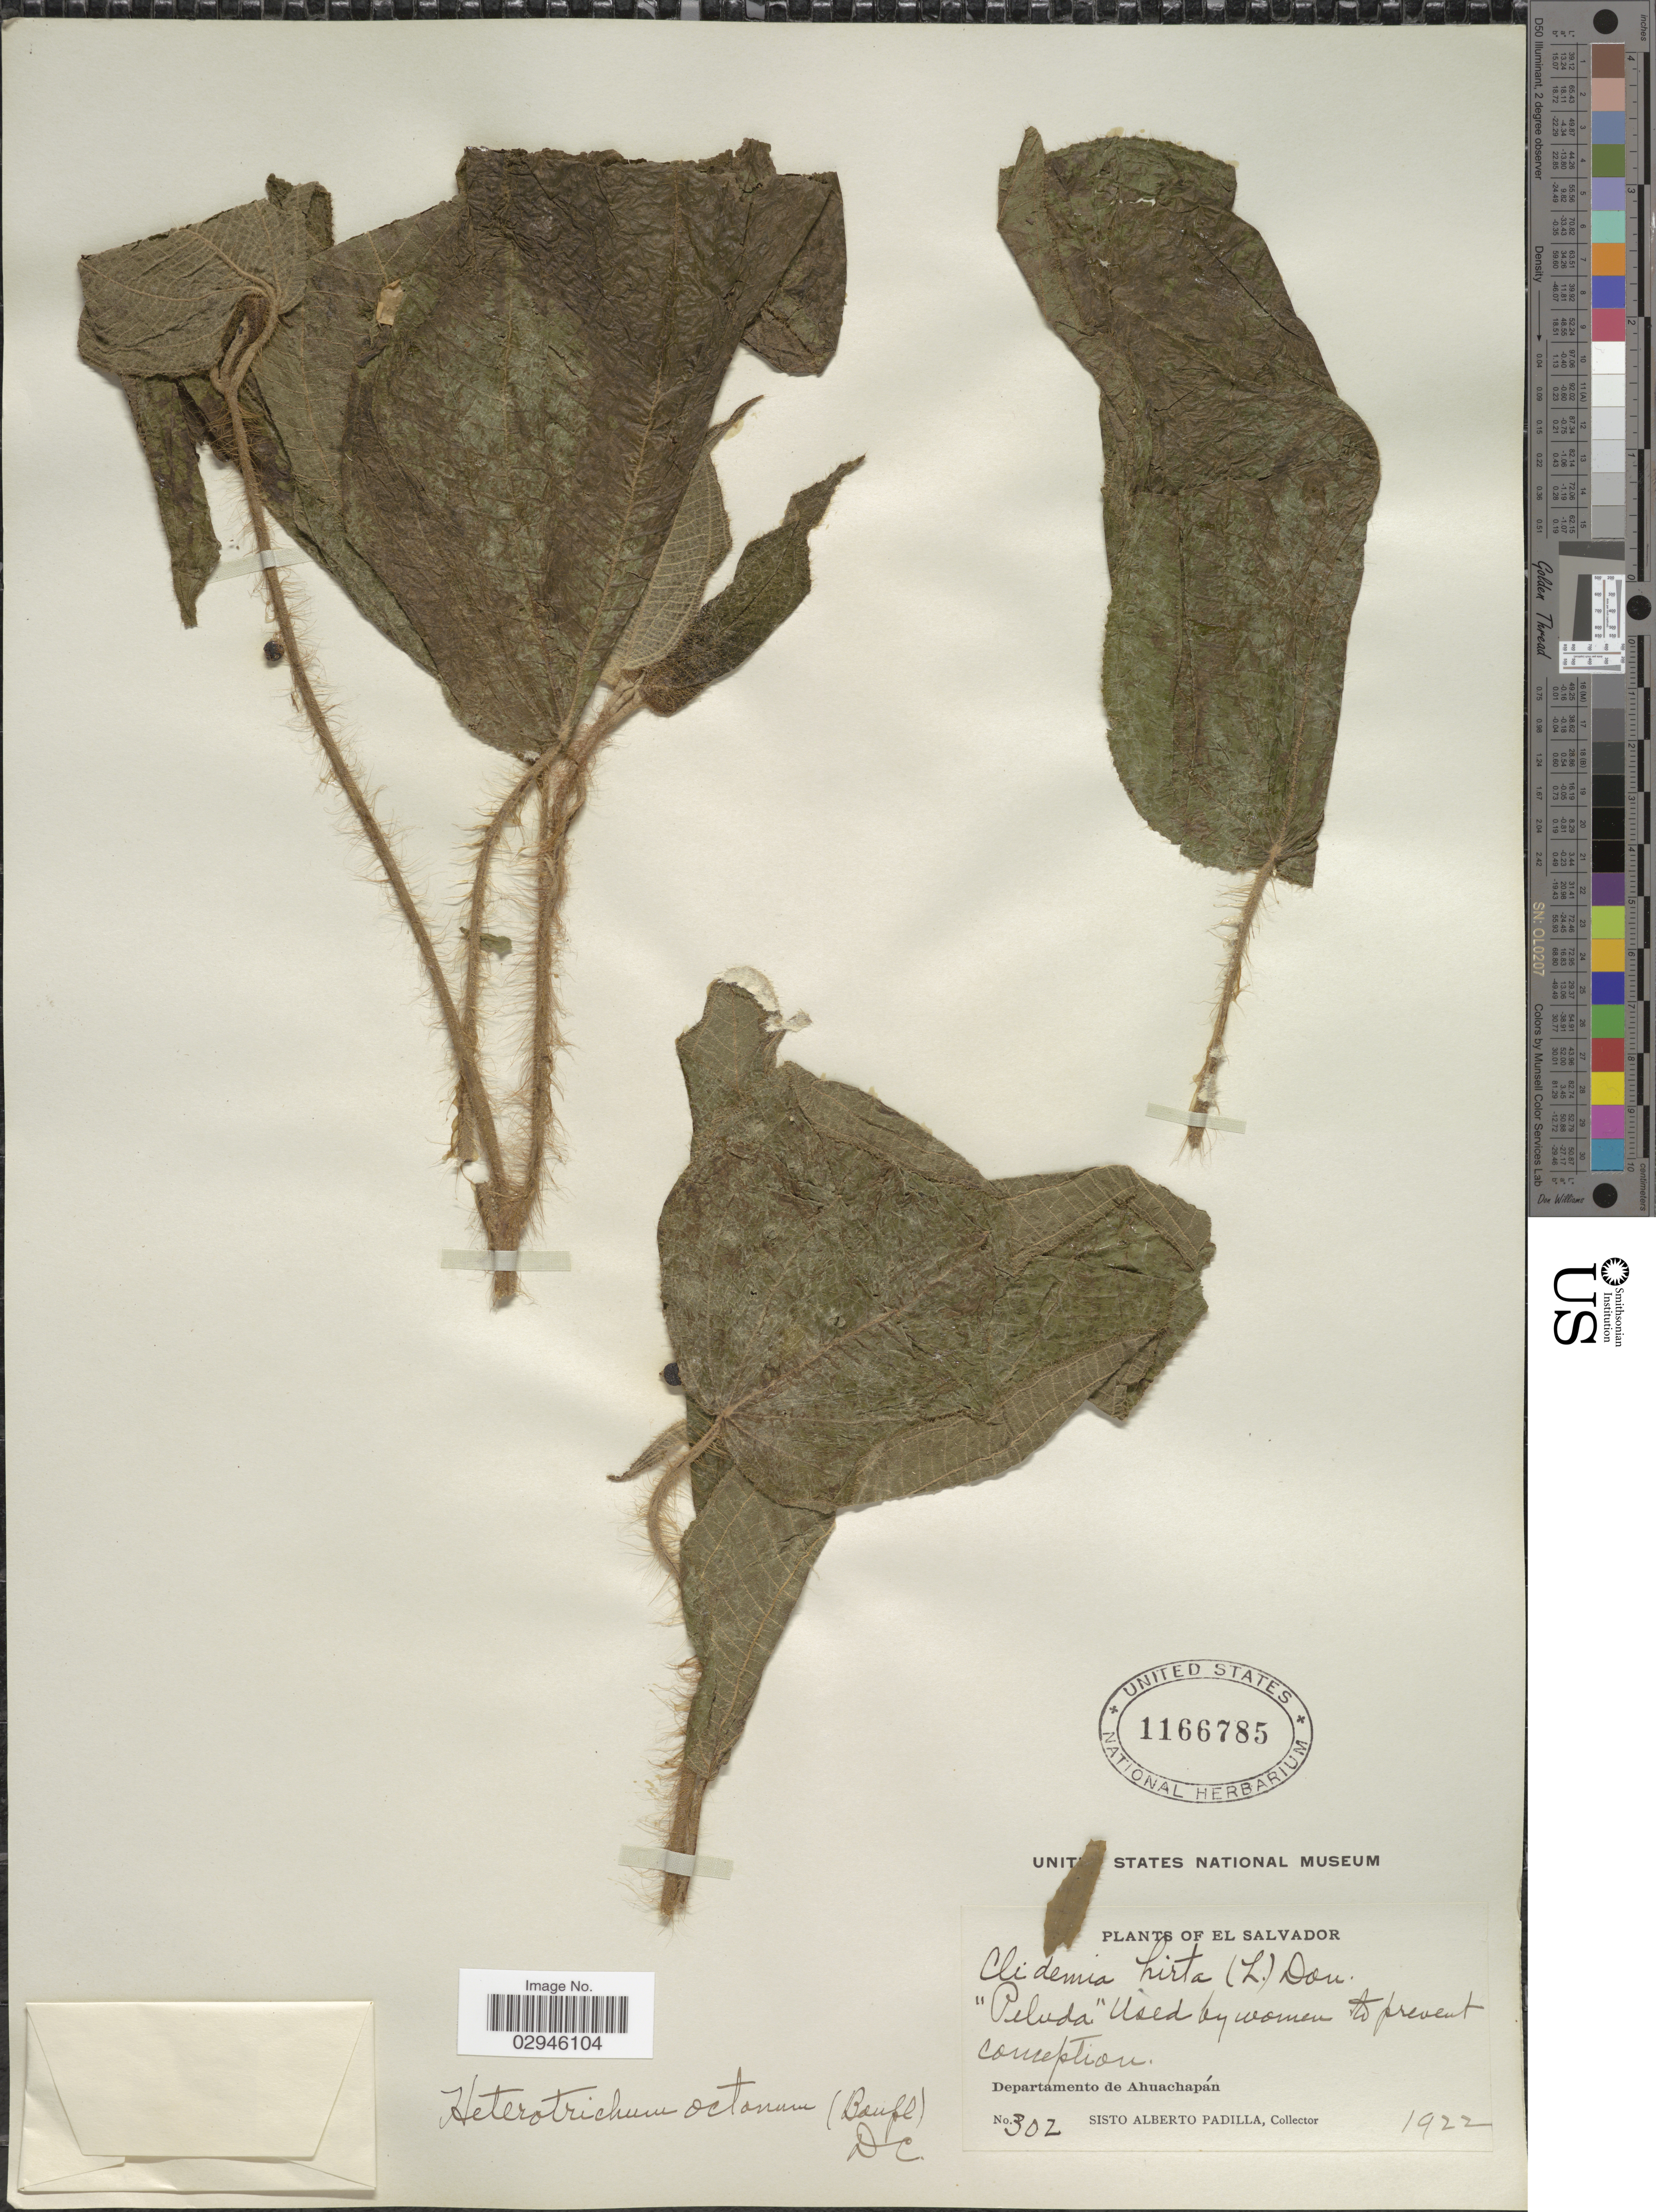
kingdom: Plantae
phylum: Tracheophyta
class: Magnoliopsida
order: Myrtales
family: Melastomataceae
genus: Heterotrichum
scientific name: Heterotrichum octonum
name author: (Bonpl.) DC.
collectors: S. A. Padilla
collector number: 302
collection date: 1922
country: El Salvador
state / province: Ahuachapan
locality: Departamento de Ahuachapán.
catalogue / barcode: US 1166785